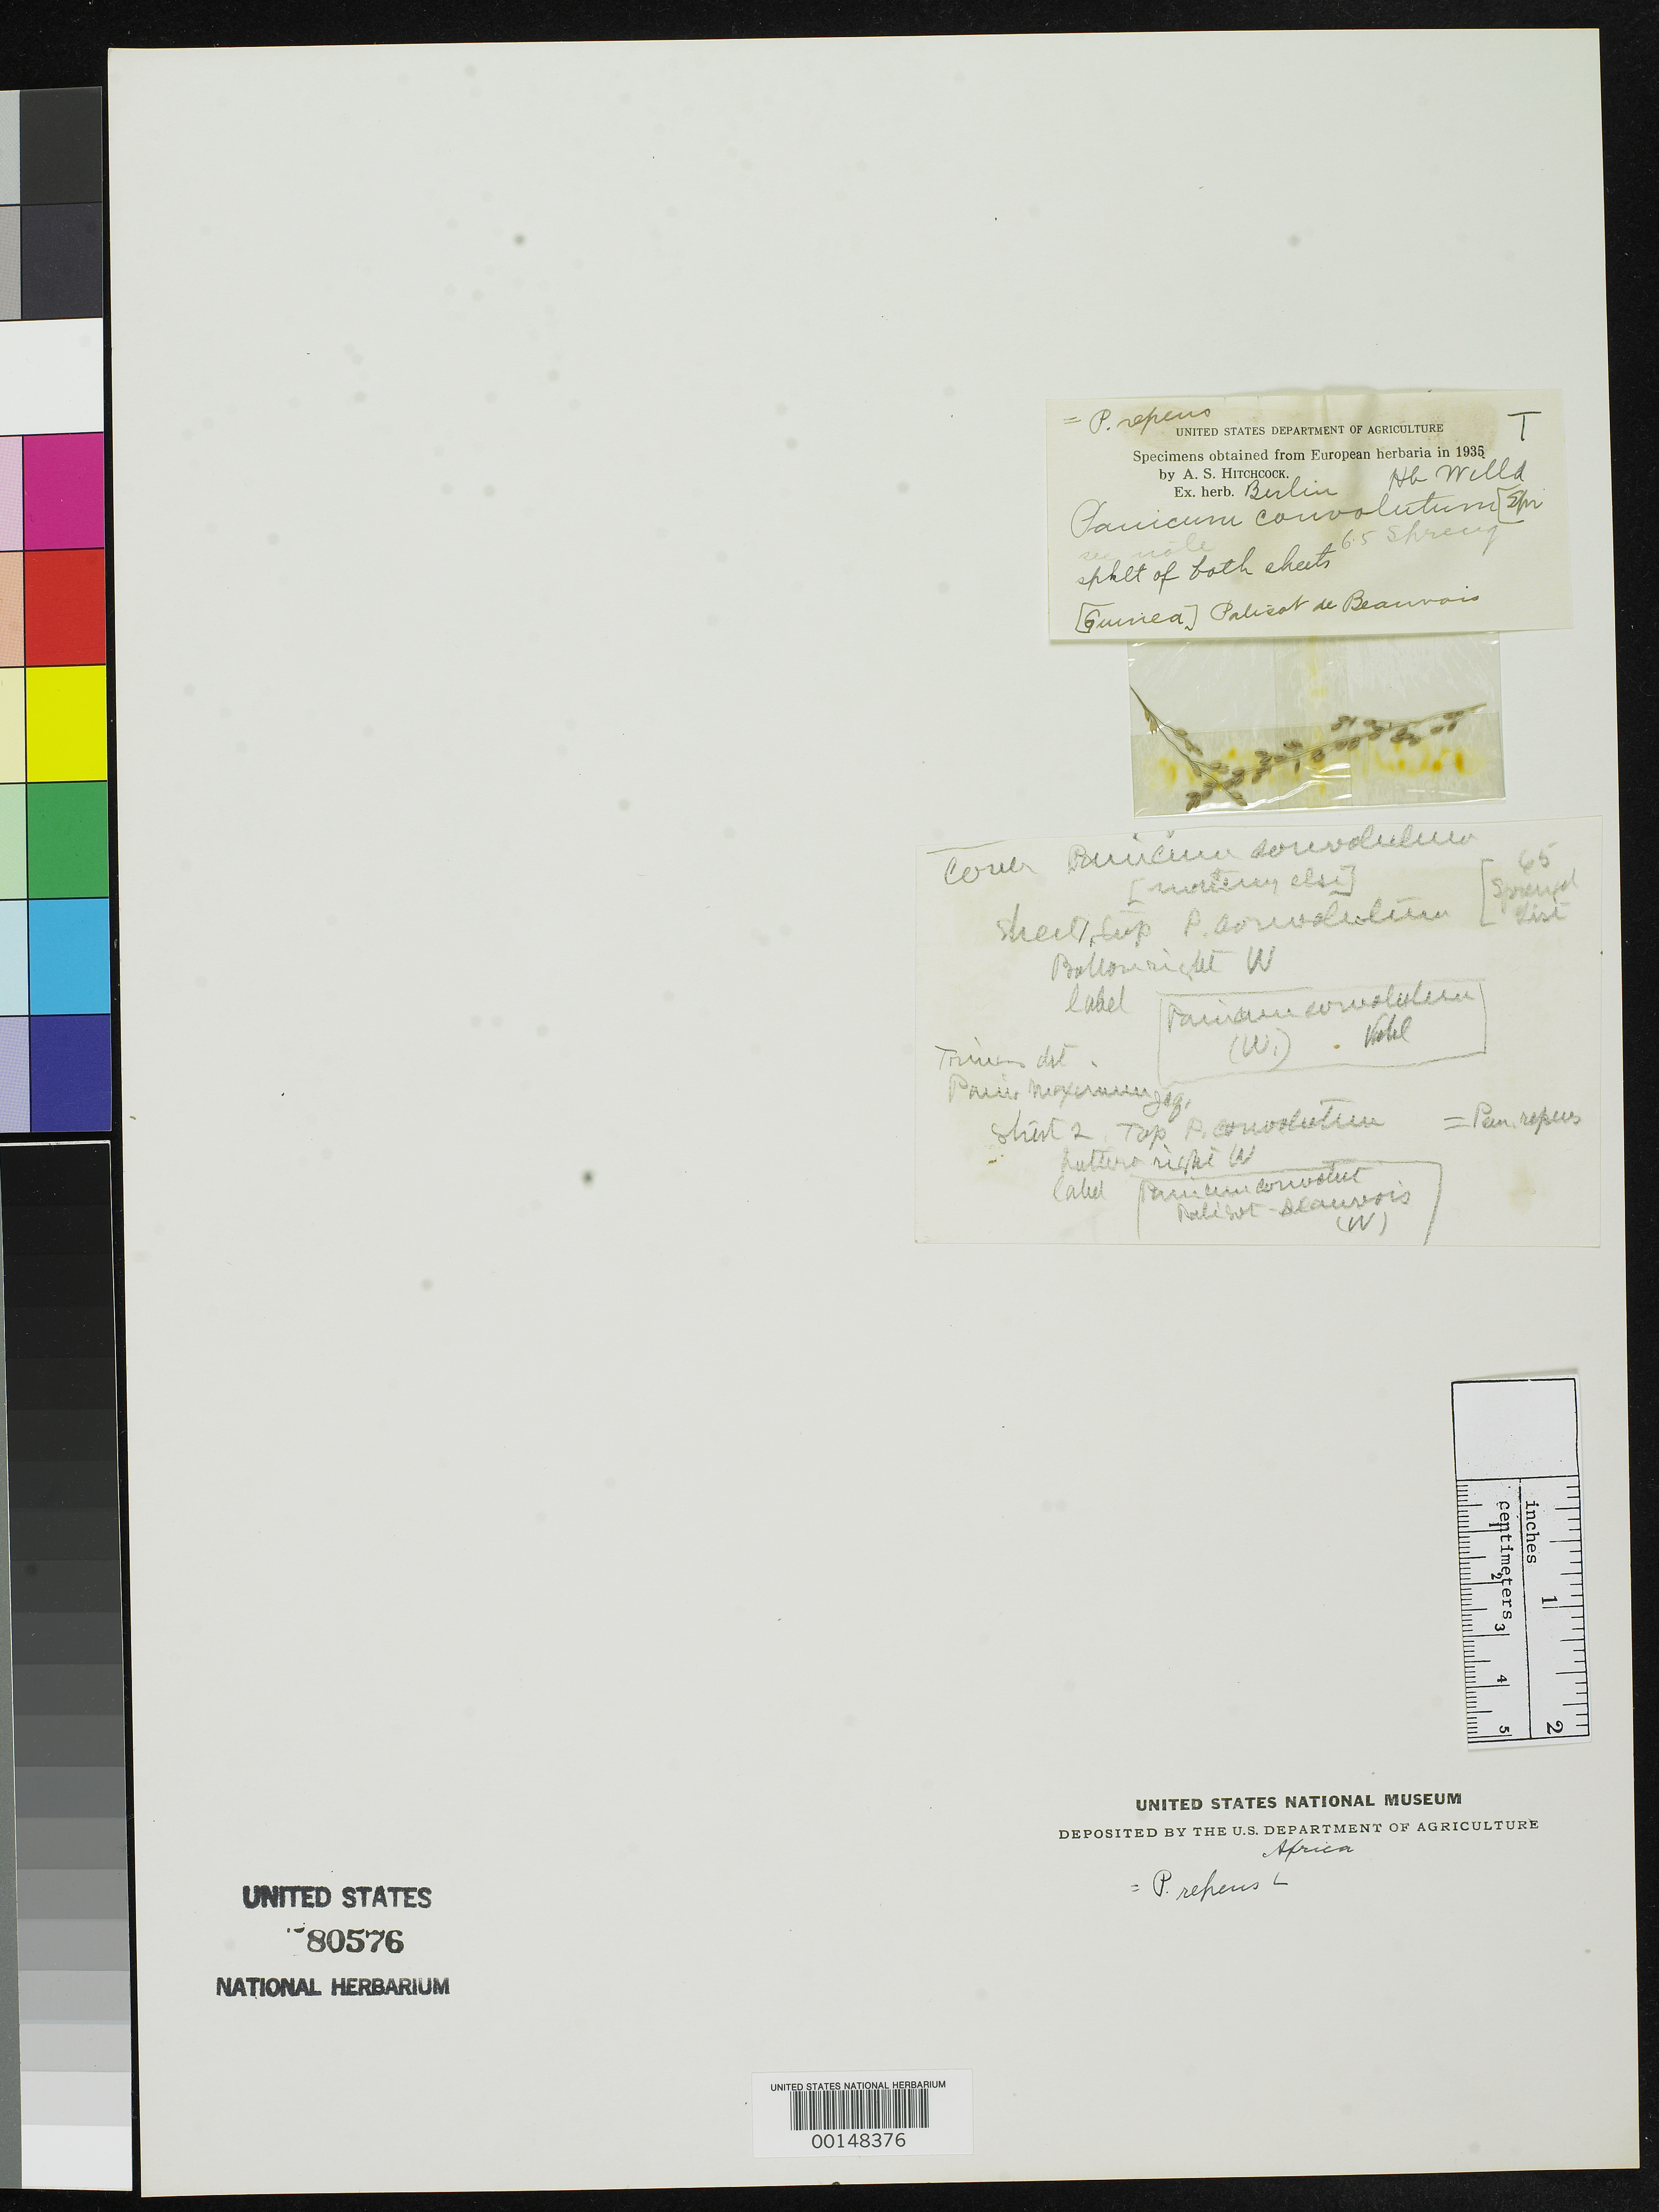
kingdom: Plantae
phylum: Tracheophyta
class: Liliopsida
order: Poales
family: Poaceae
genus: Panicum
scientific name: Panicum convolutum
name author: P. Beauv. ex Spreng.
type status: Type Fragment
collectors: A. M. F. J. Palisot de Beauvois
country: Guinea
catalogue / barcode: US 80576